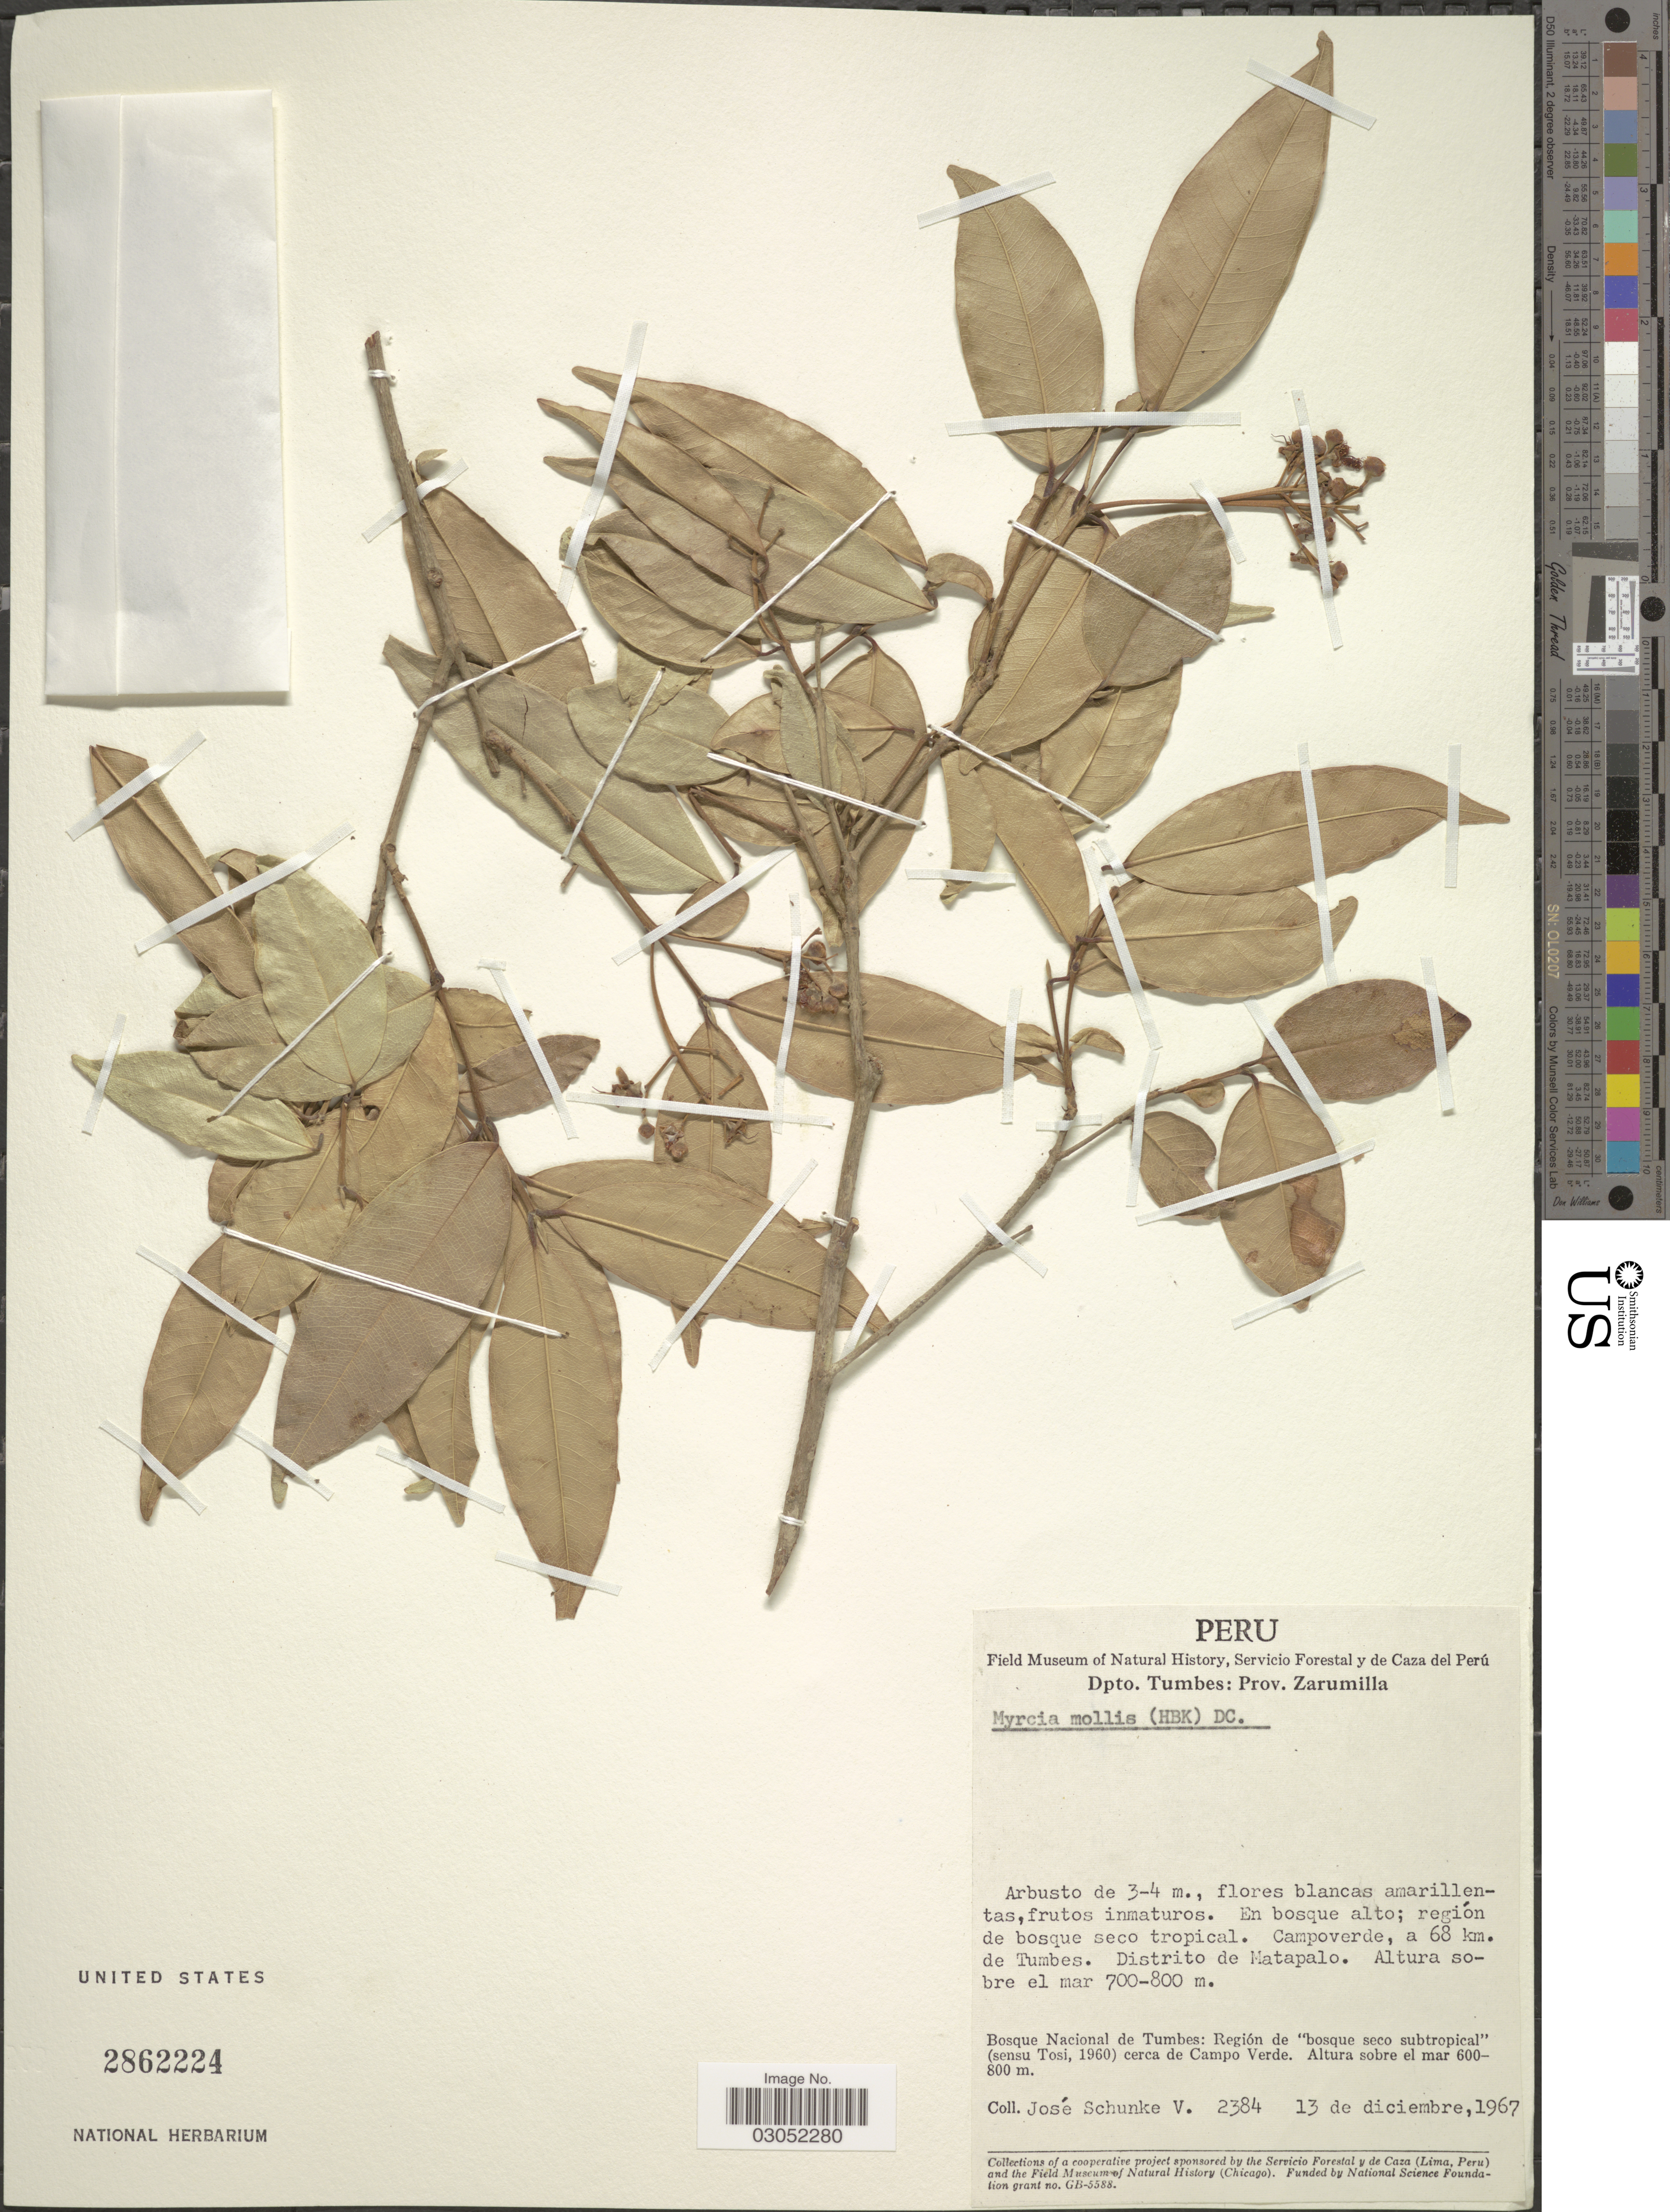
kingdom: Plantae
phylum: Tracheophyta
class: Magnoliopsida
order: Myrtales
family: Myrtaceae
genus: Myrcia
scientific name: Myrcia mollis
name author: (Kunth) DC.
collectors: J. Schunke Vigo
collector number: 2384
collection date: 1967-12-13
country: Peru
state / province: Tumbes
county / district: Zarumilla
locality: Dpto. Tumbes: Prov. Zarumilla. Campoverde, a 68 km. de Tumbes. Distrito de Matapalo. Bosque Nacional de Tumbes: Región de "bosque seco subtropical" (sensu Tosi, 1960) cerca de Campo Verde.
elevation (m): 600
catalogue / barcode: US 2862224